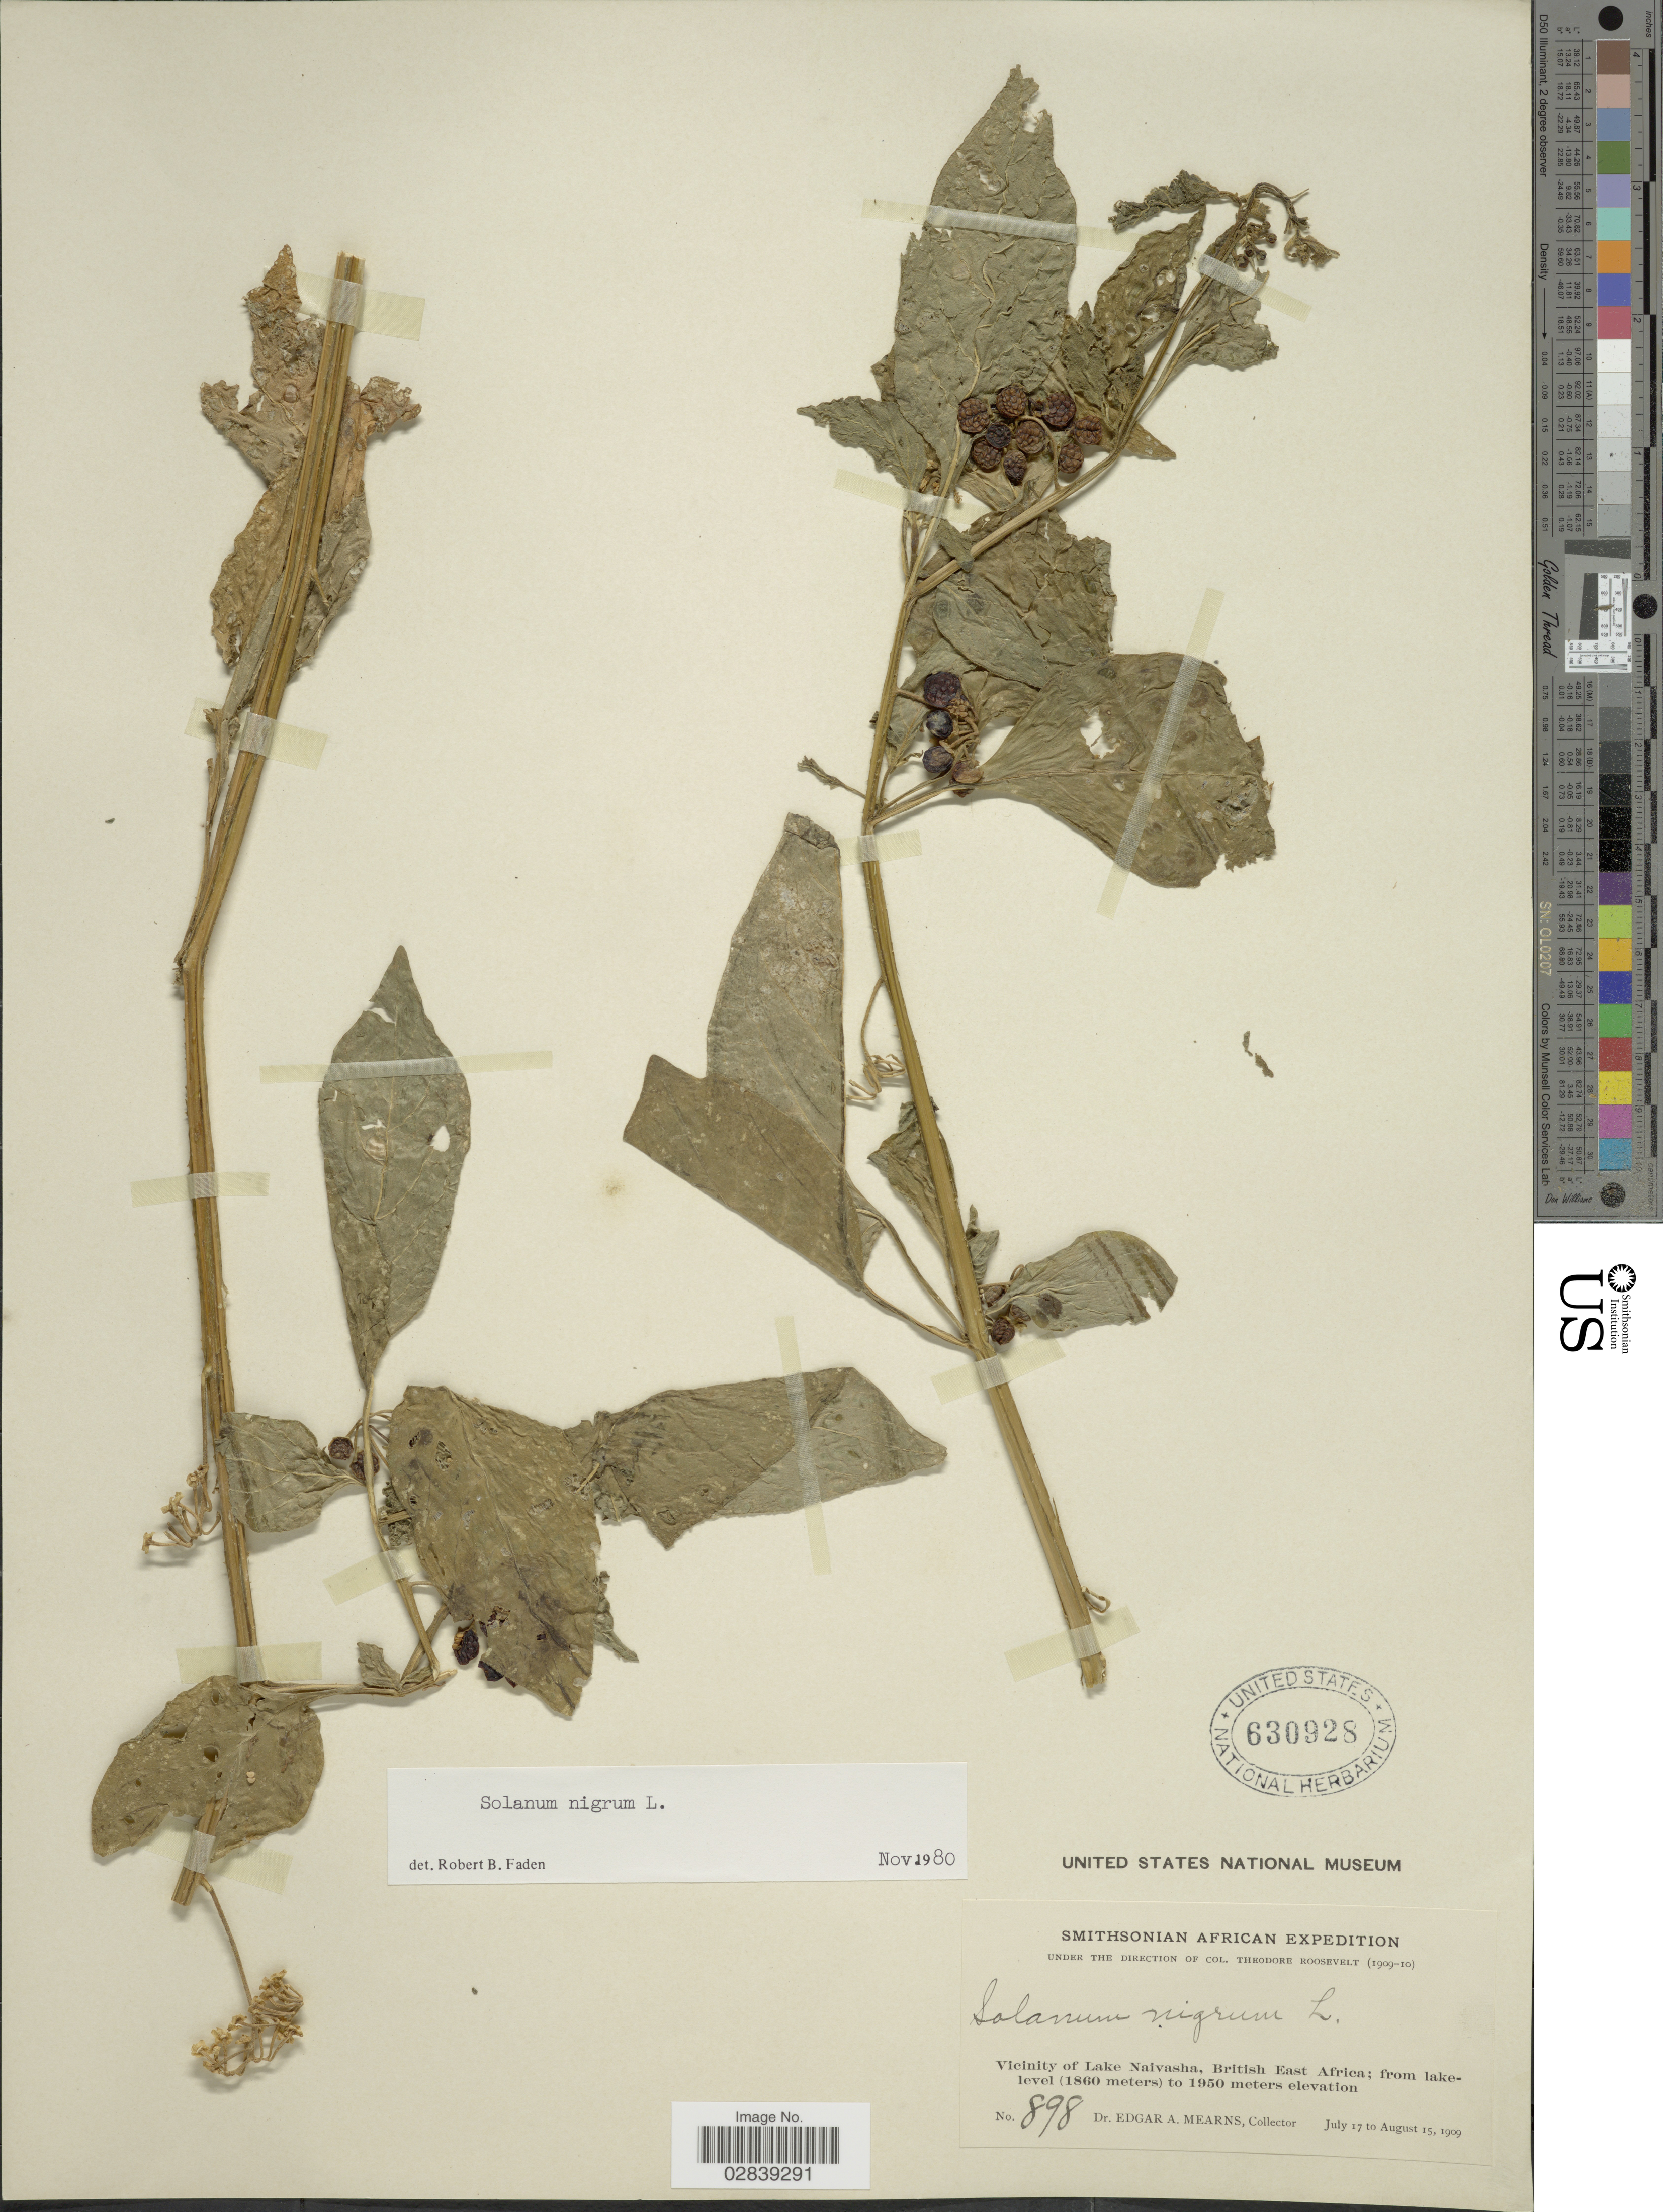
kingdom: Plantae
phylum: Tracheophyta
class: Magnoliopsida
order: Solanales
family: Solanaceae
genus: Solanum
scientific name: Solanum nigrum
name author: L.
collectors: E. A. Mearns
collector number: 898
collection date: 1909-07-17/1909-08-15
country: Kenya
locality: Vicinity of Lake Naivasha, British East Africa.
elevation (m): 1860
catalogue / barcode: US 630928